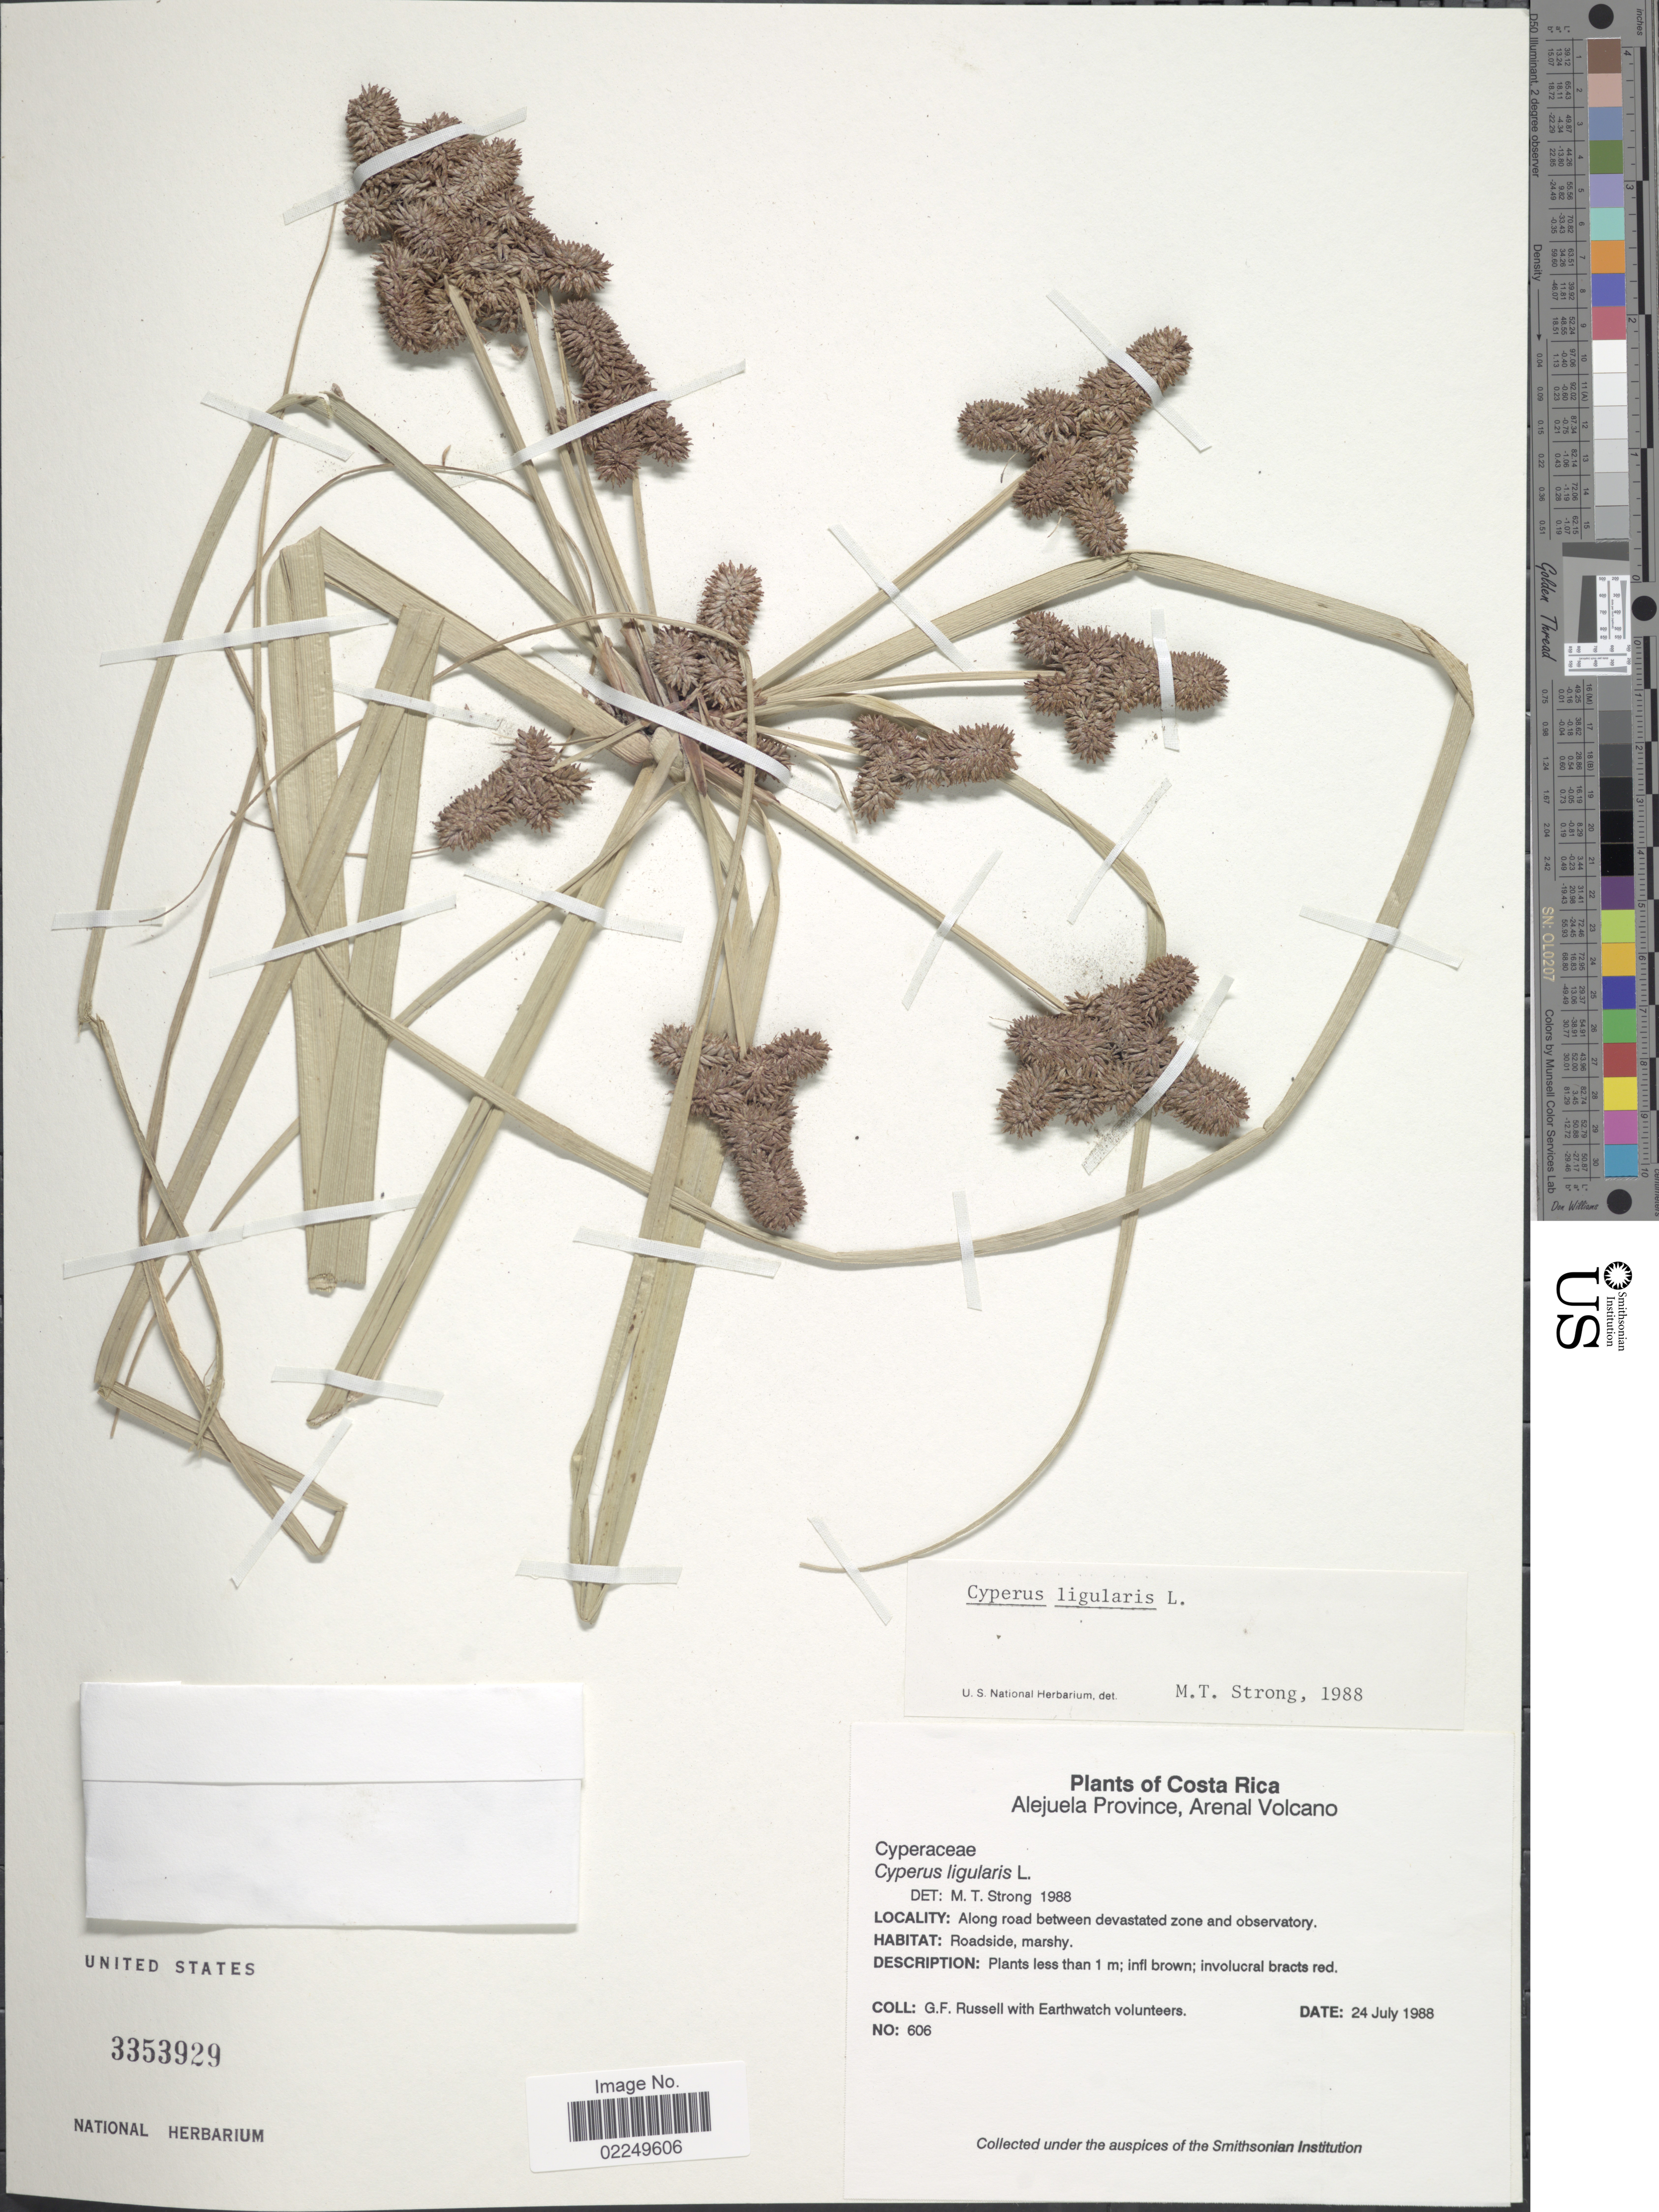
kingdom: Plantae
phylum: Tracheophyta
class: Liliopsida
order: Poales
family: Cyperaceae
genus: Cyperus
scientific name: Cyperus ligularis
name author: L.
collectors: G. Russell & Earthwatch Volunteers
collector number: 606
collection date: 1988-07-24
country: Costa Rica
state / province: Alajuela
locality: Alejuela Province, Arenal Volcano, Along road between devasted zone and observatory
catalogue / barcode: US 3353929